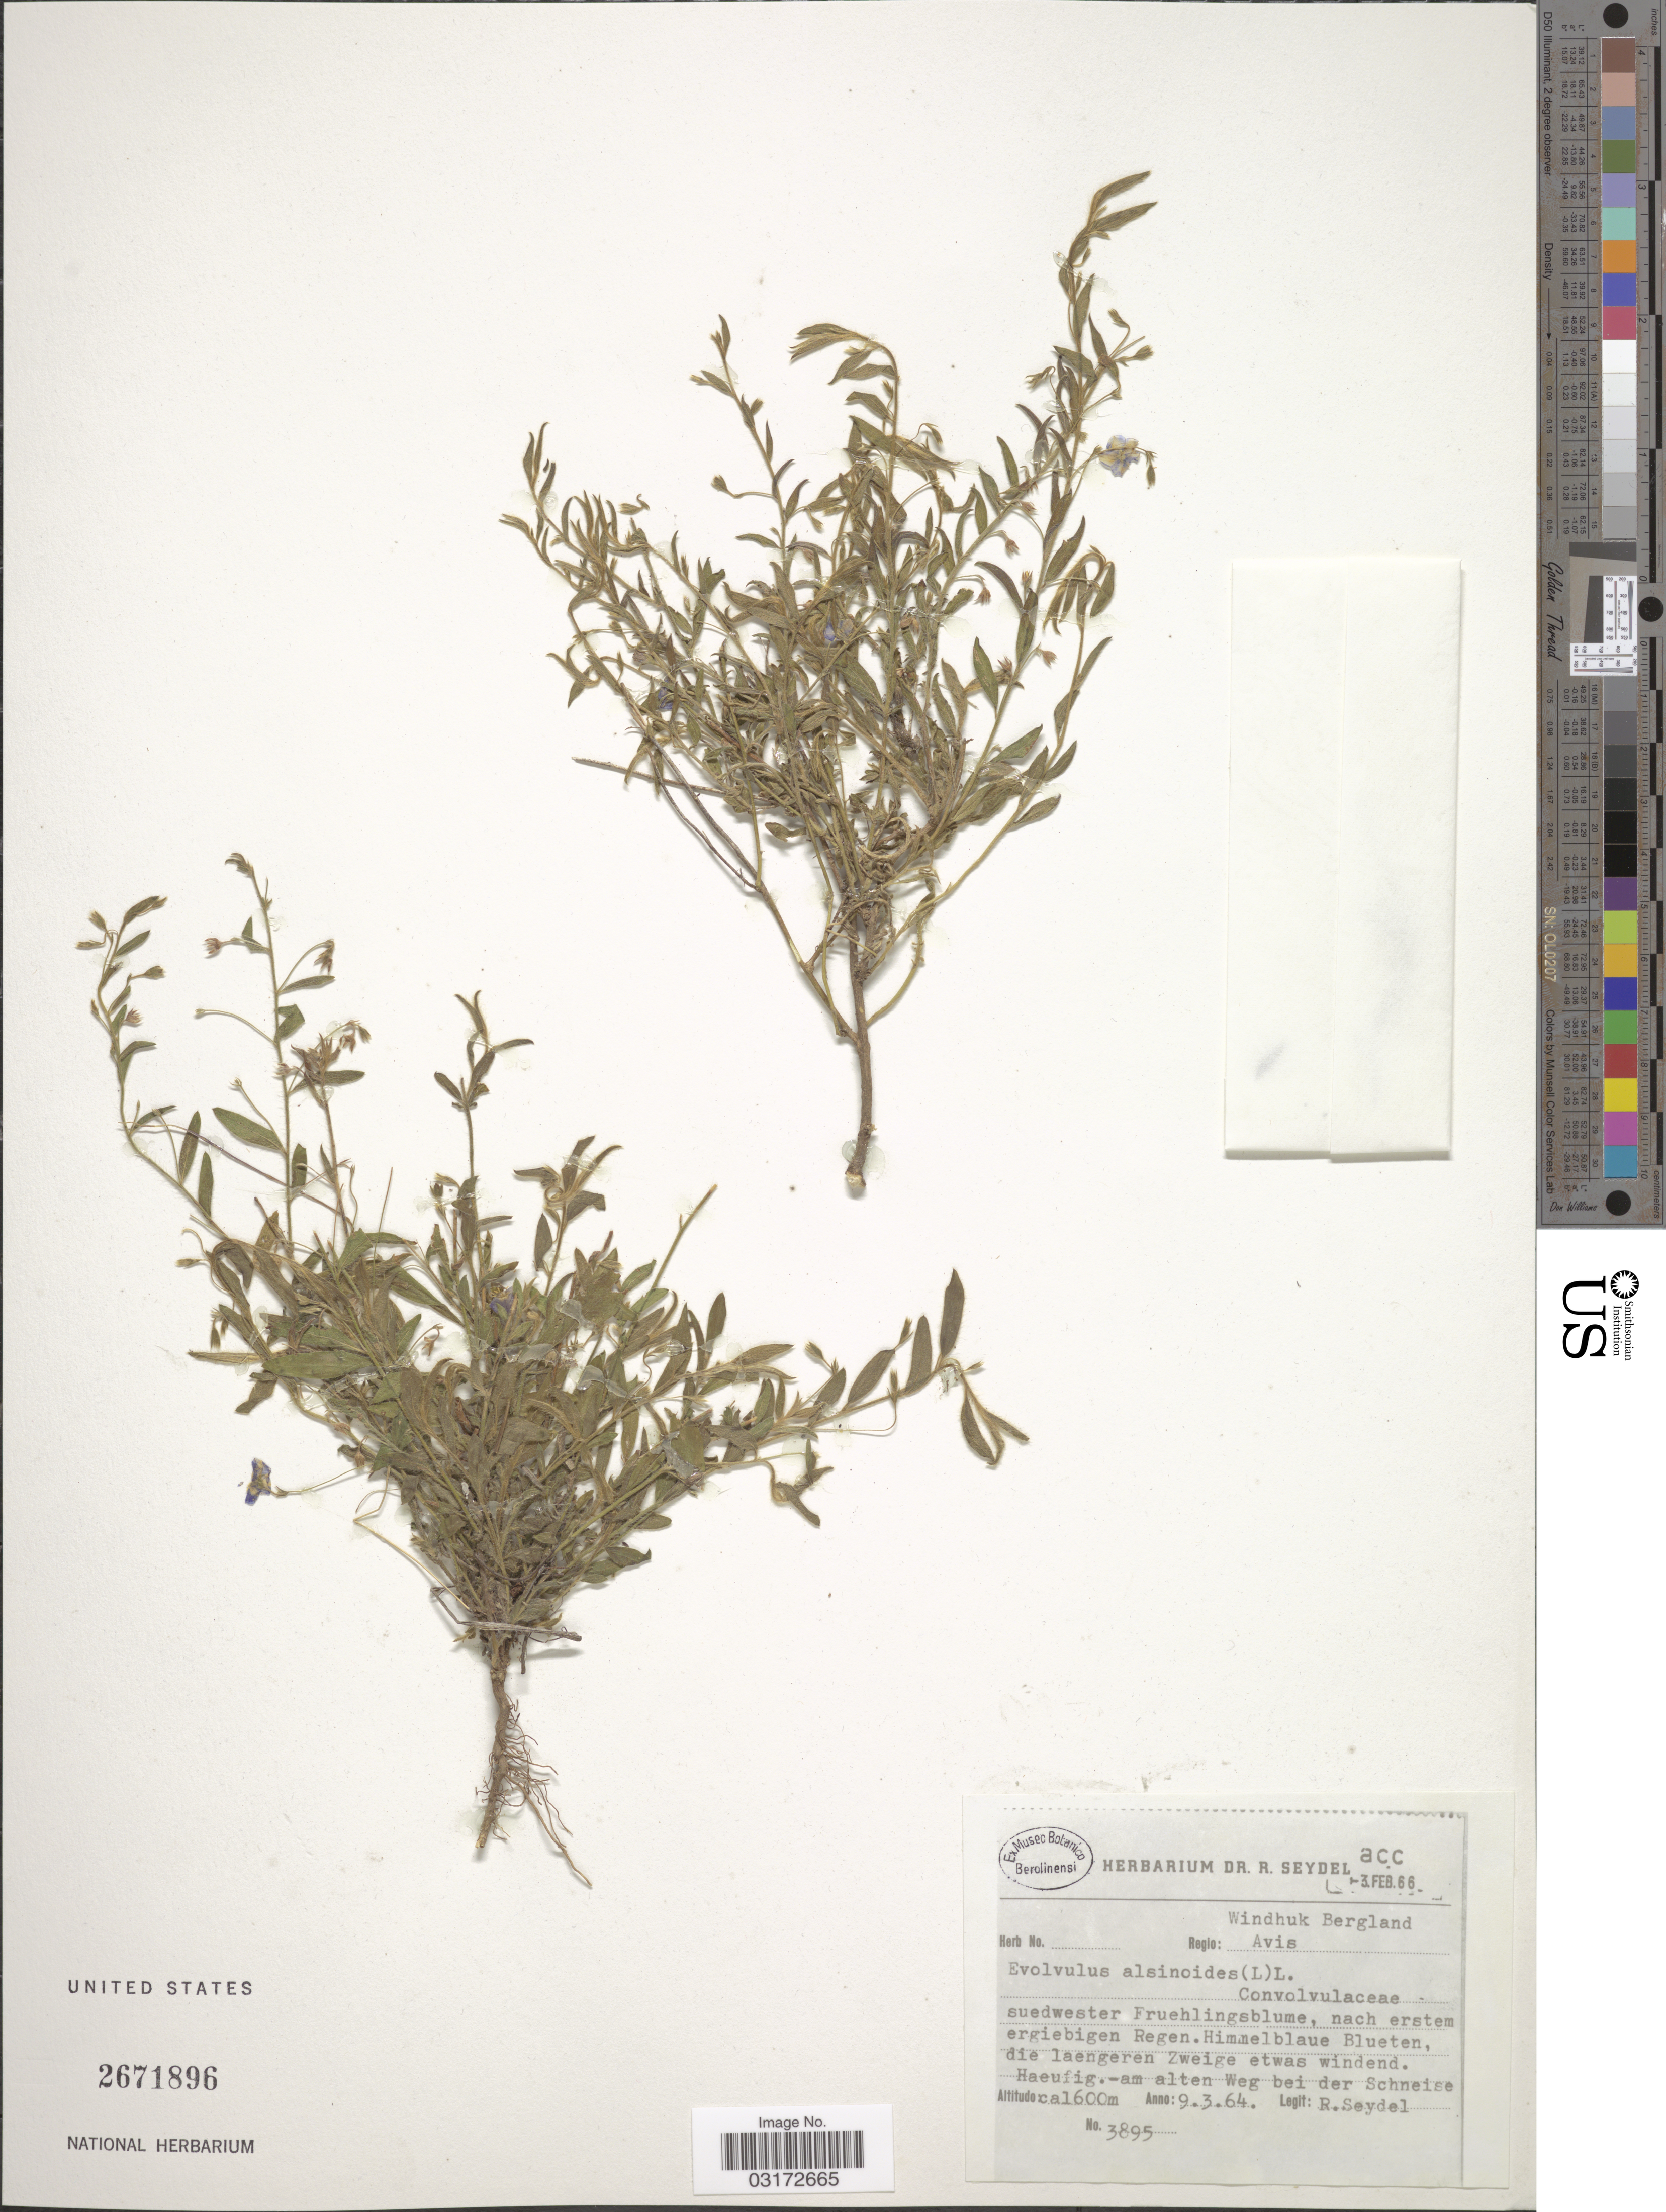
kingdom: Plantae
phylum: Tracheophyta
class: Magnoliopsida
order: Solanales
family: Convolvulaceae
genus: Evolvulus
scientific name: Evolvulus alsinoides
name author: (L.) L.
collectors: R. Seydel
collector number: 3895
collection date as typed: Transcribed d/m/y: 9/3/64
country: Namibia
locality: Regio: Windhuk Bergland. Avis.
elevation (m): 1600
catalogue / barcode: US 2671896